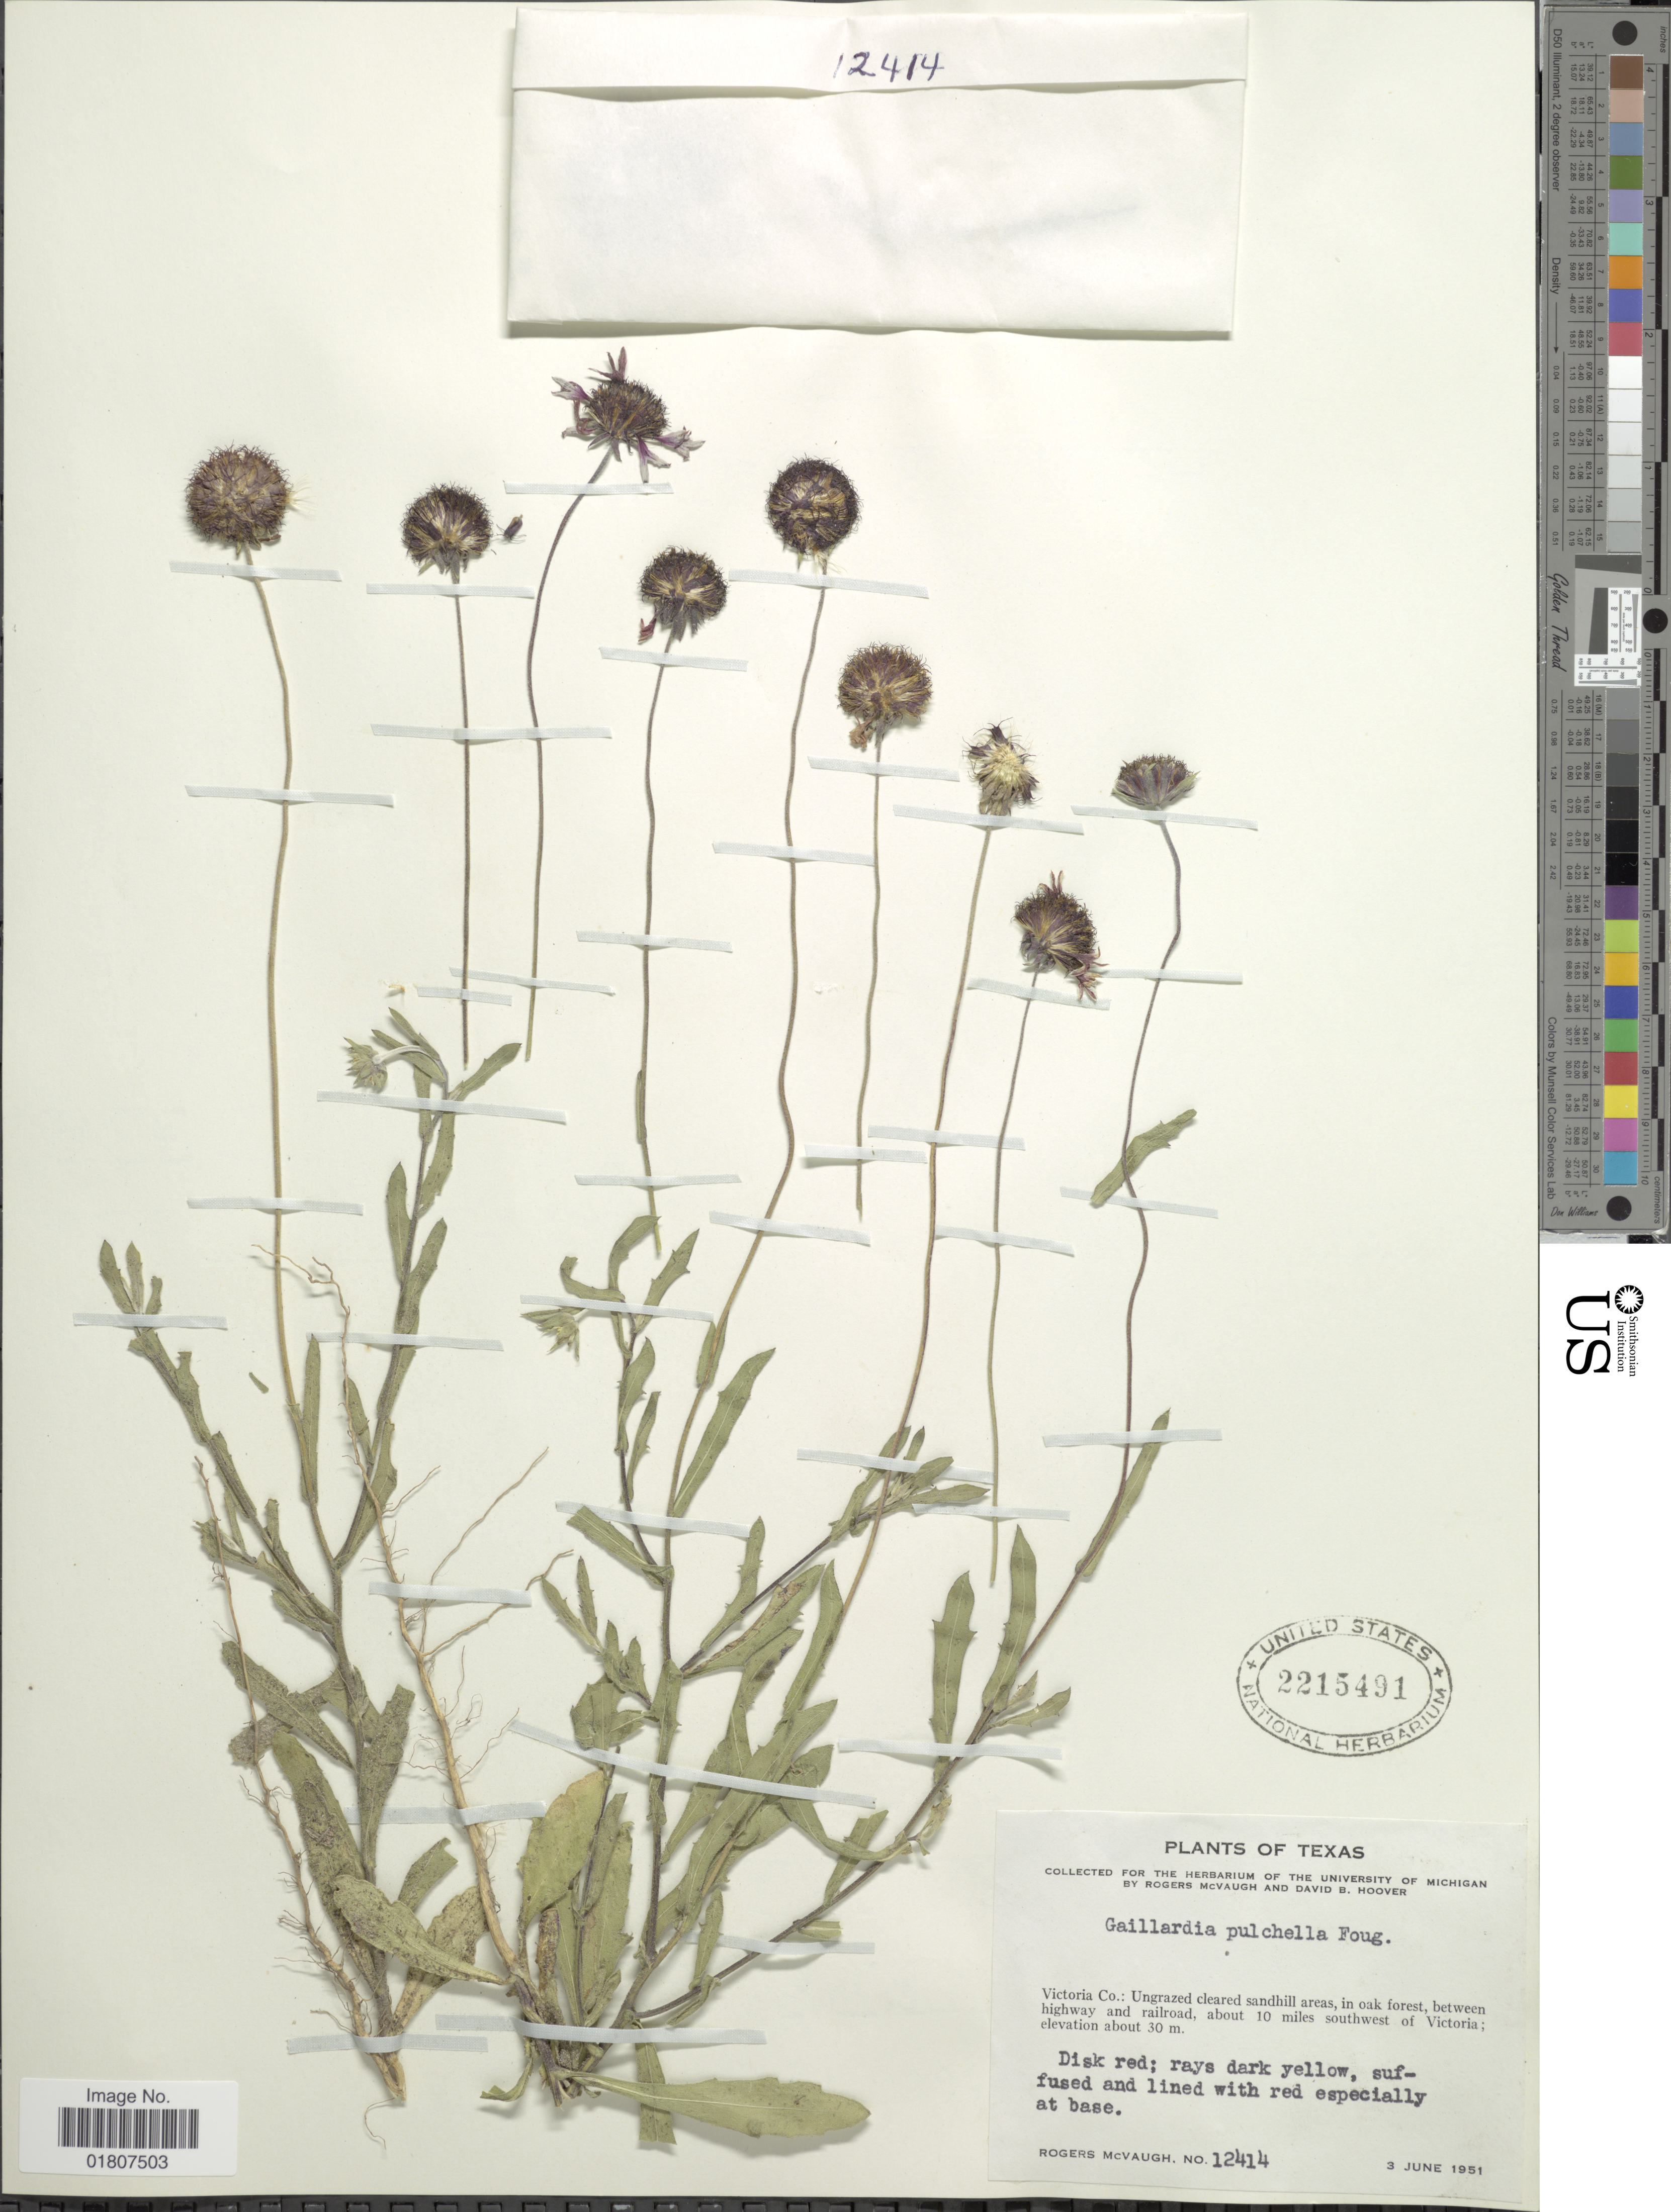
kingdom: Plantae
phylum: Tracheophyta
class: Magnoliopsida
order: Asterales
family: Asteraceae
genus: Gaillardia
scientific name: Gaillardia pulchella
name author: Foug.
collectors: R. McVaugh & D. B. Hoover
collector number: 12414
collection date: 1951-06-03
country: United States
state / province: Texas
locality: Victoria Co.: between highway and railroad, about 10 miles southwest of Victoria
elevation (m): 30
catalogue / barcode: US 2215491